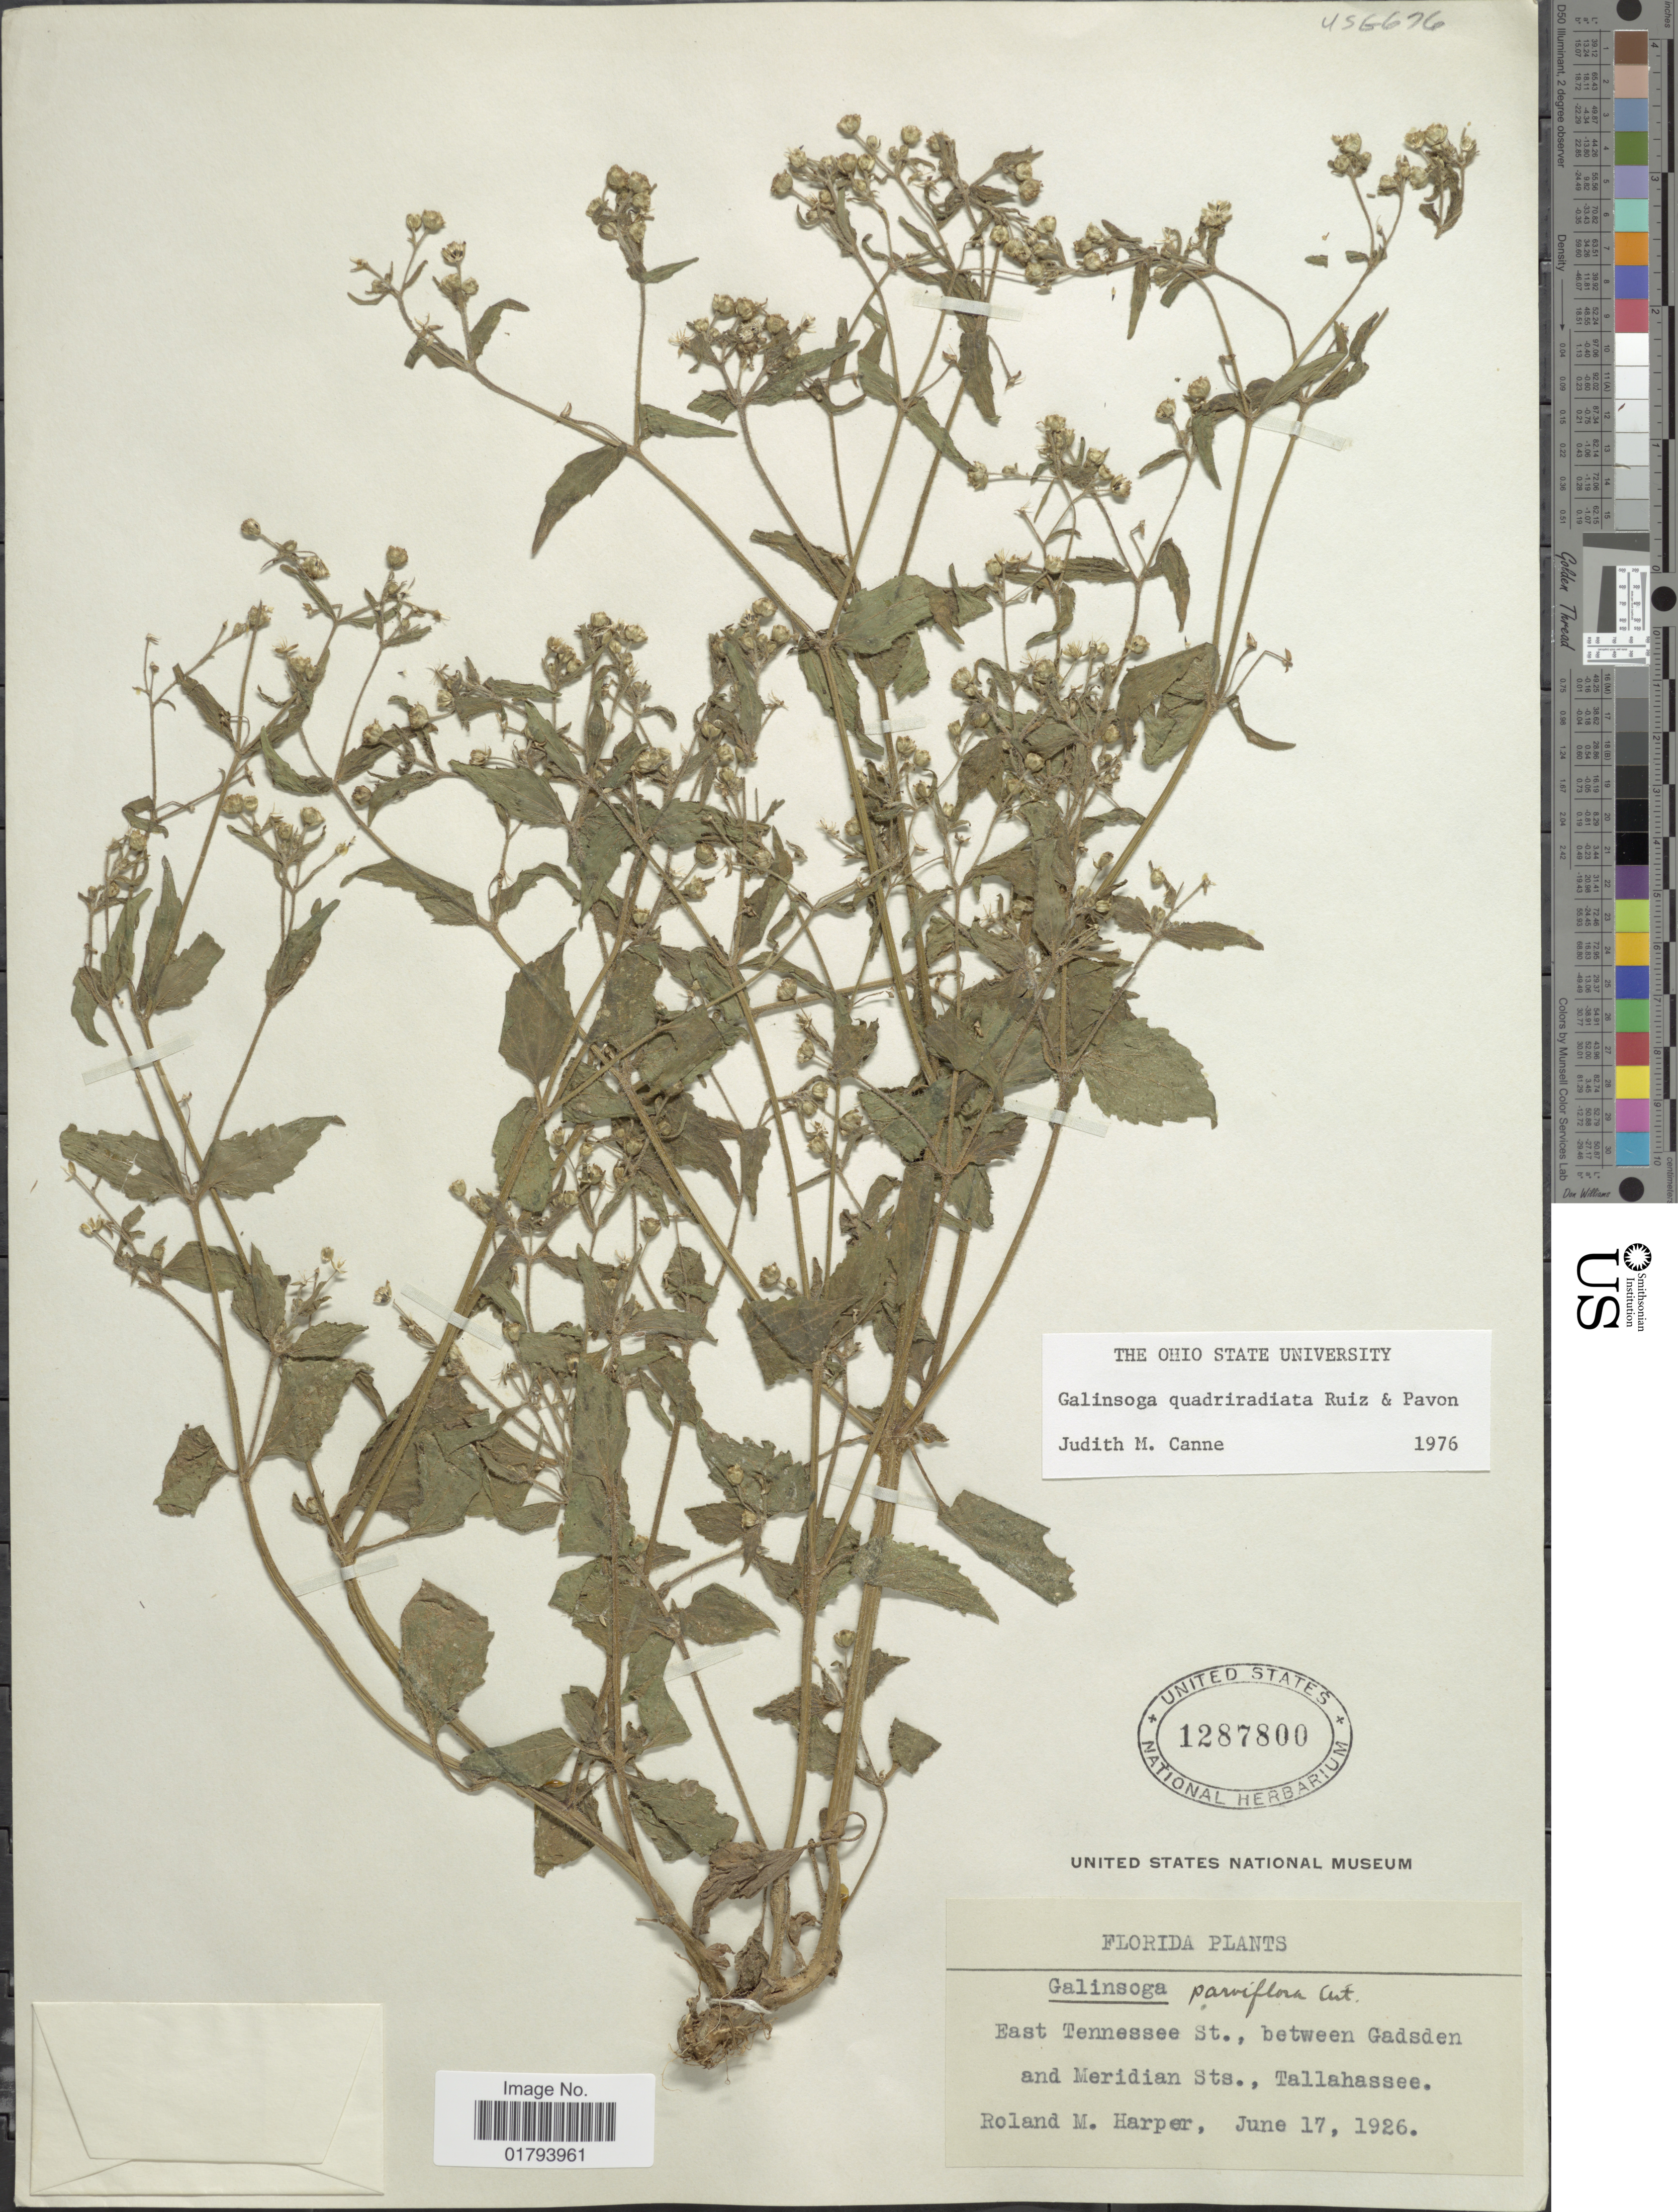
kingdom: Plantae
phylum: Tracheophyta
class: Magnoliopsida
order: Asterales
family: Asteraceae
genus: Galinsoga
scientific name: Galinsoga quadriradiata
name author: Ruiz & Pav.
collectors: R. M. Harper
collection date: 1926-06-17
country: United States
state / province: Florida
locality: East Tennessee St., between Gadsen and Meridian Sts., Tallahassee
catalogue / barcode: US 1287800